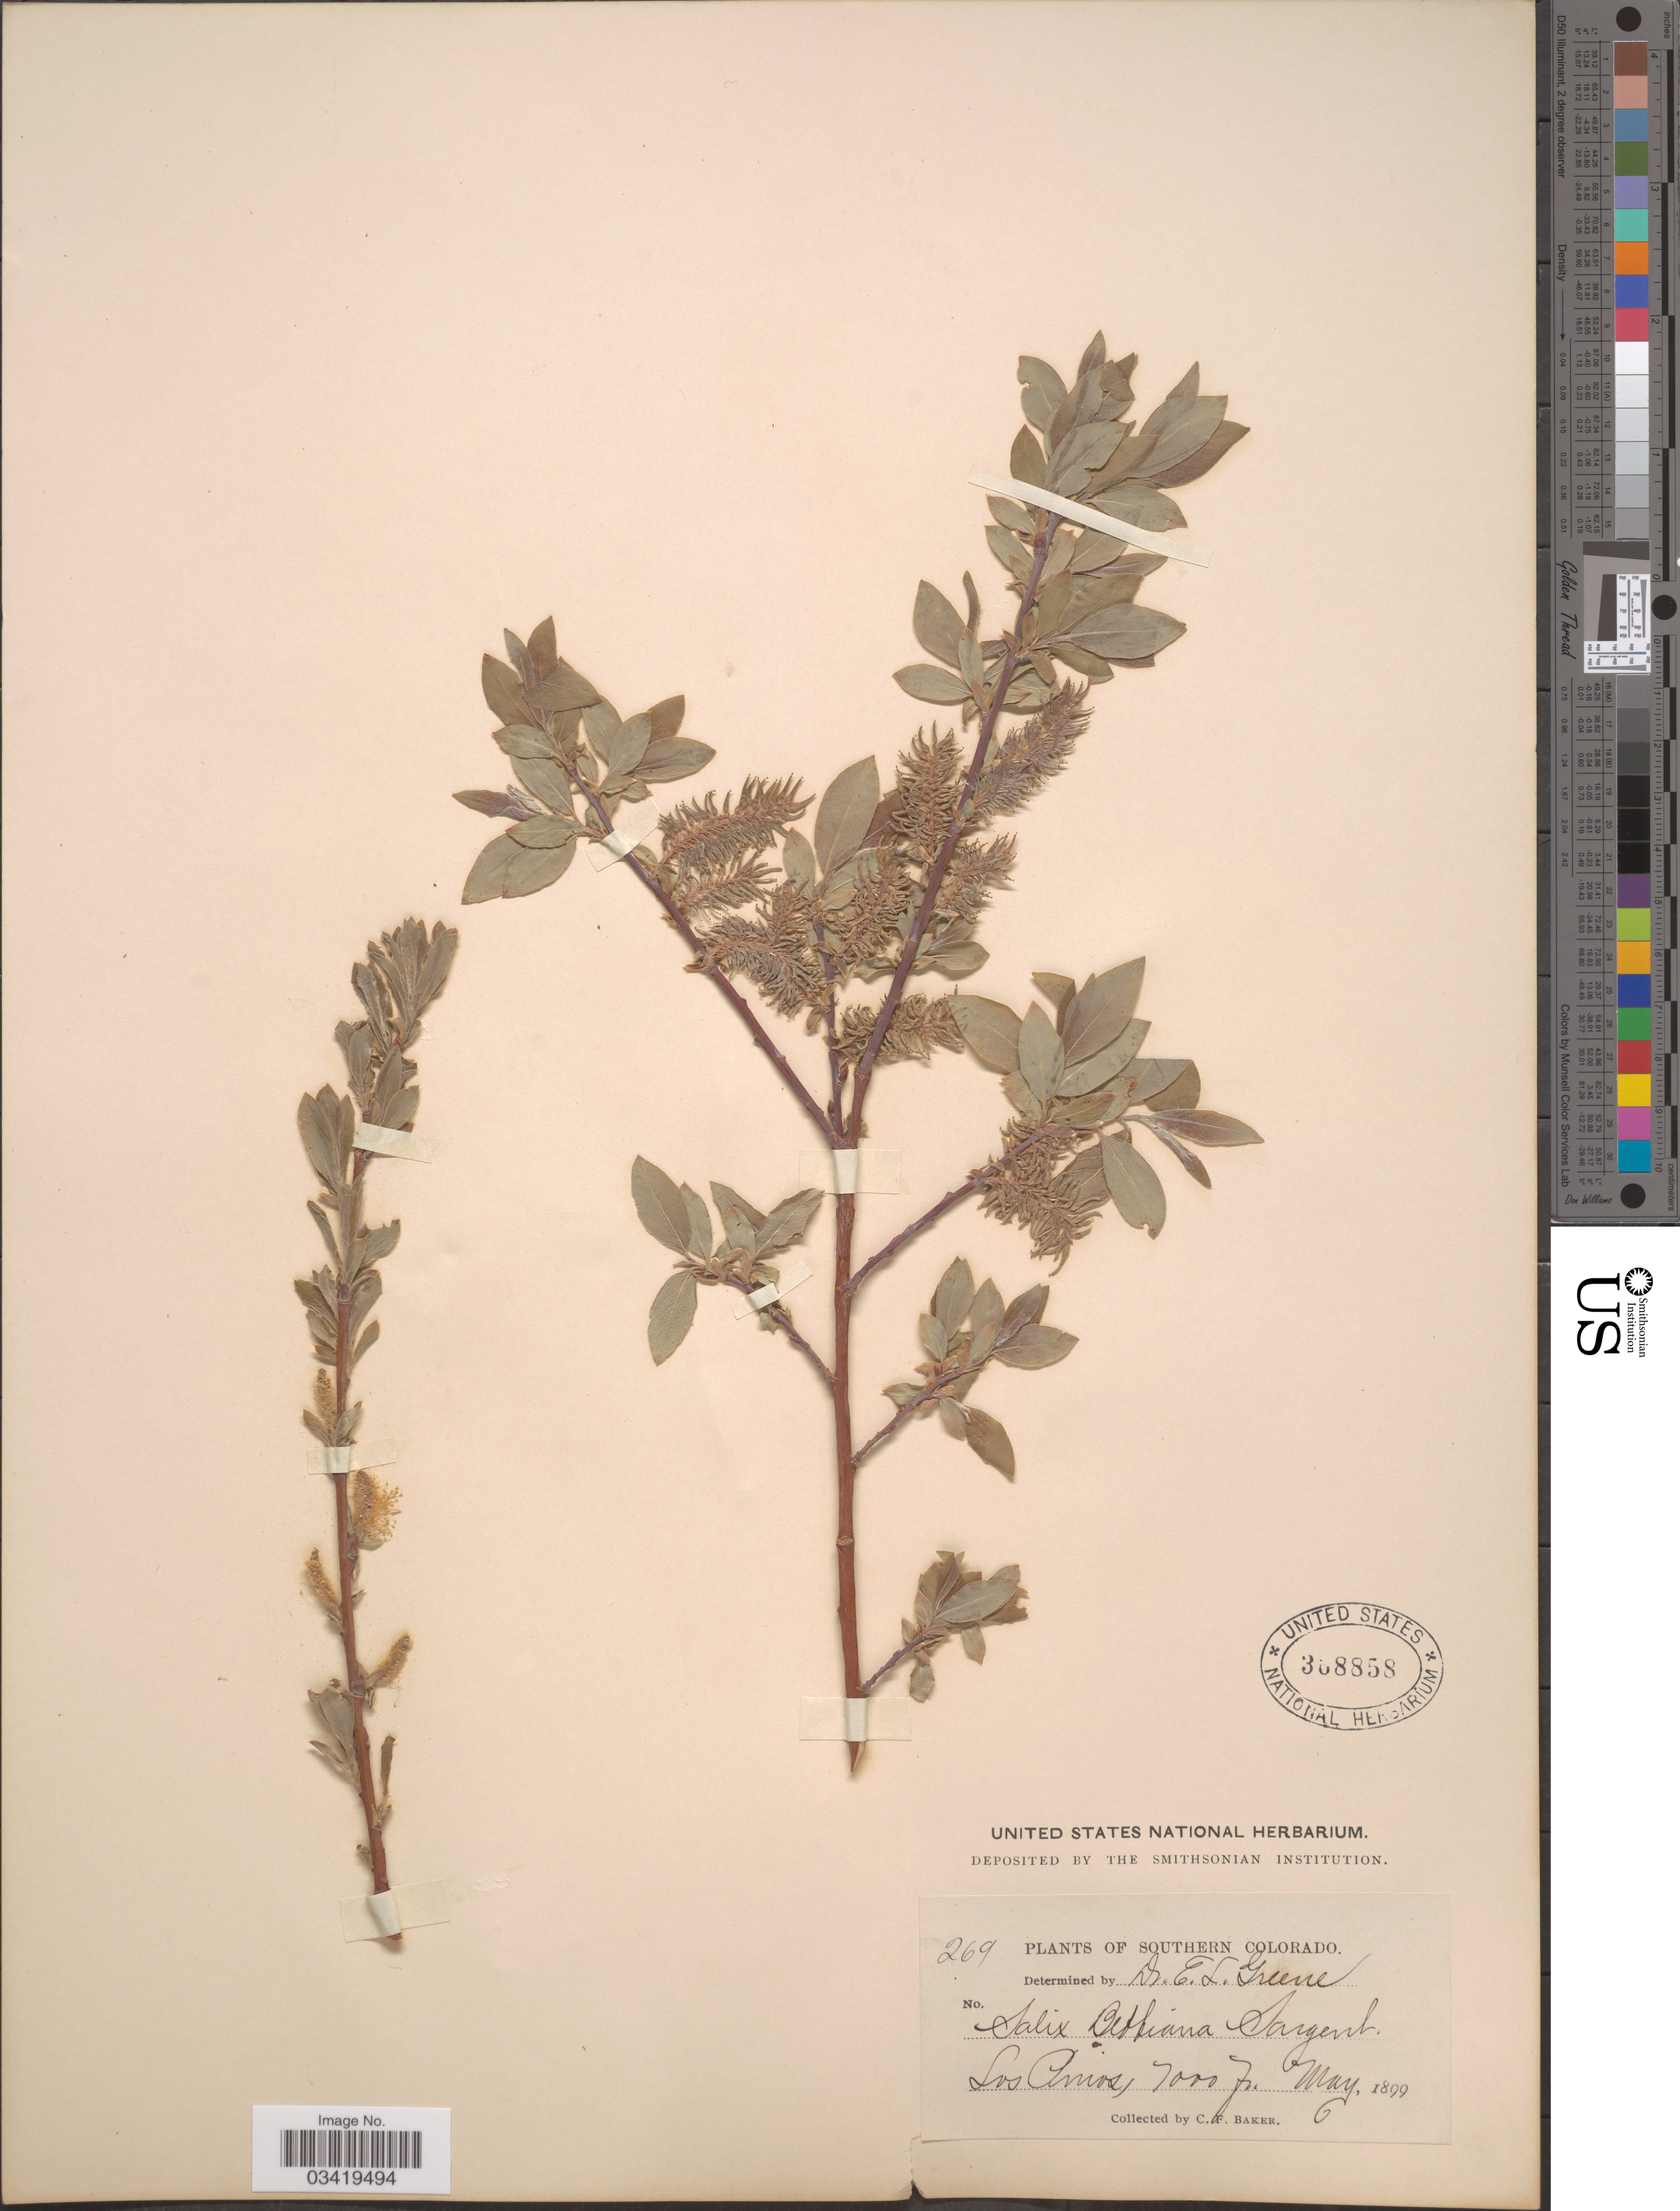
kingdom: Plantae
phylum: Tracheophyta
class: Magnoliopsida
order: Malpighiales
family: Salicaceae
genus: Salix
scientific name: Salix bebbiana var. perrostrata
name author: Sarg.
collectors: C. F. Baker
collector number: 269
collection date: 1899-05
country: United States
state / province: Colorado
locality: Southern Colorado. Los Pinos.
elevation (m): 2134